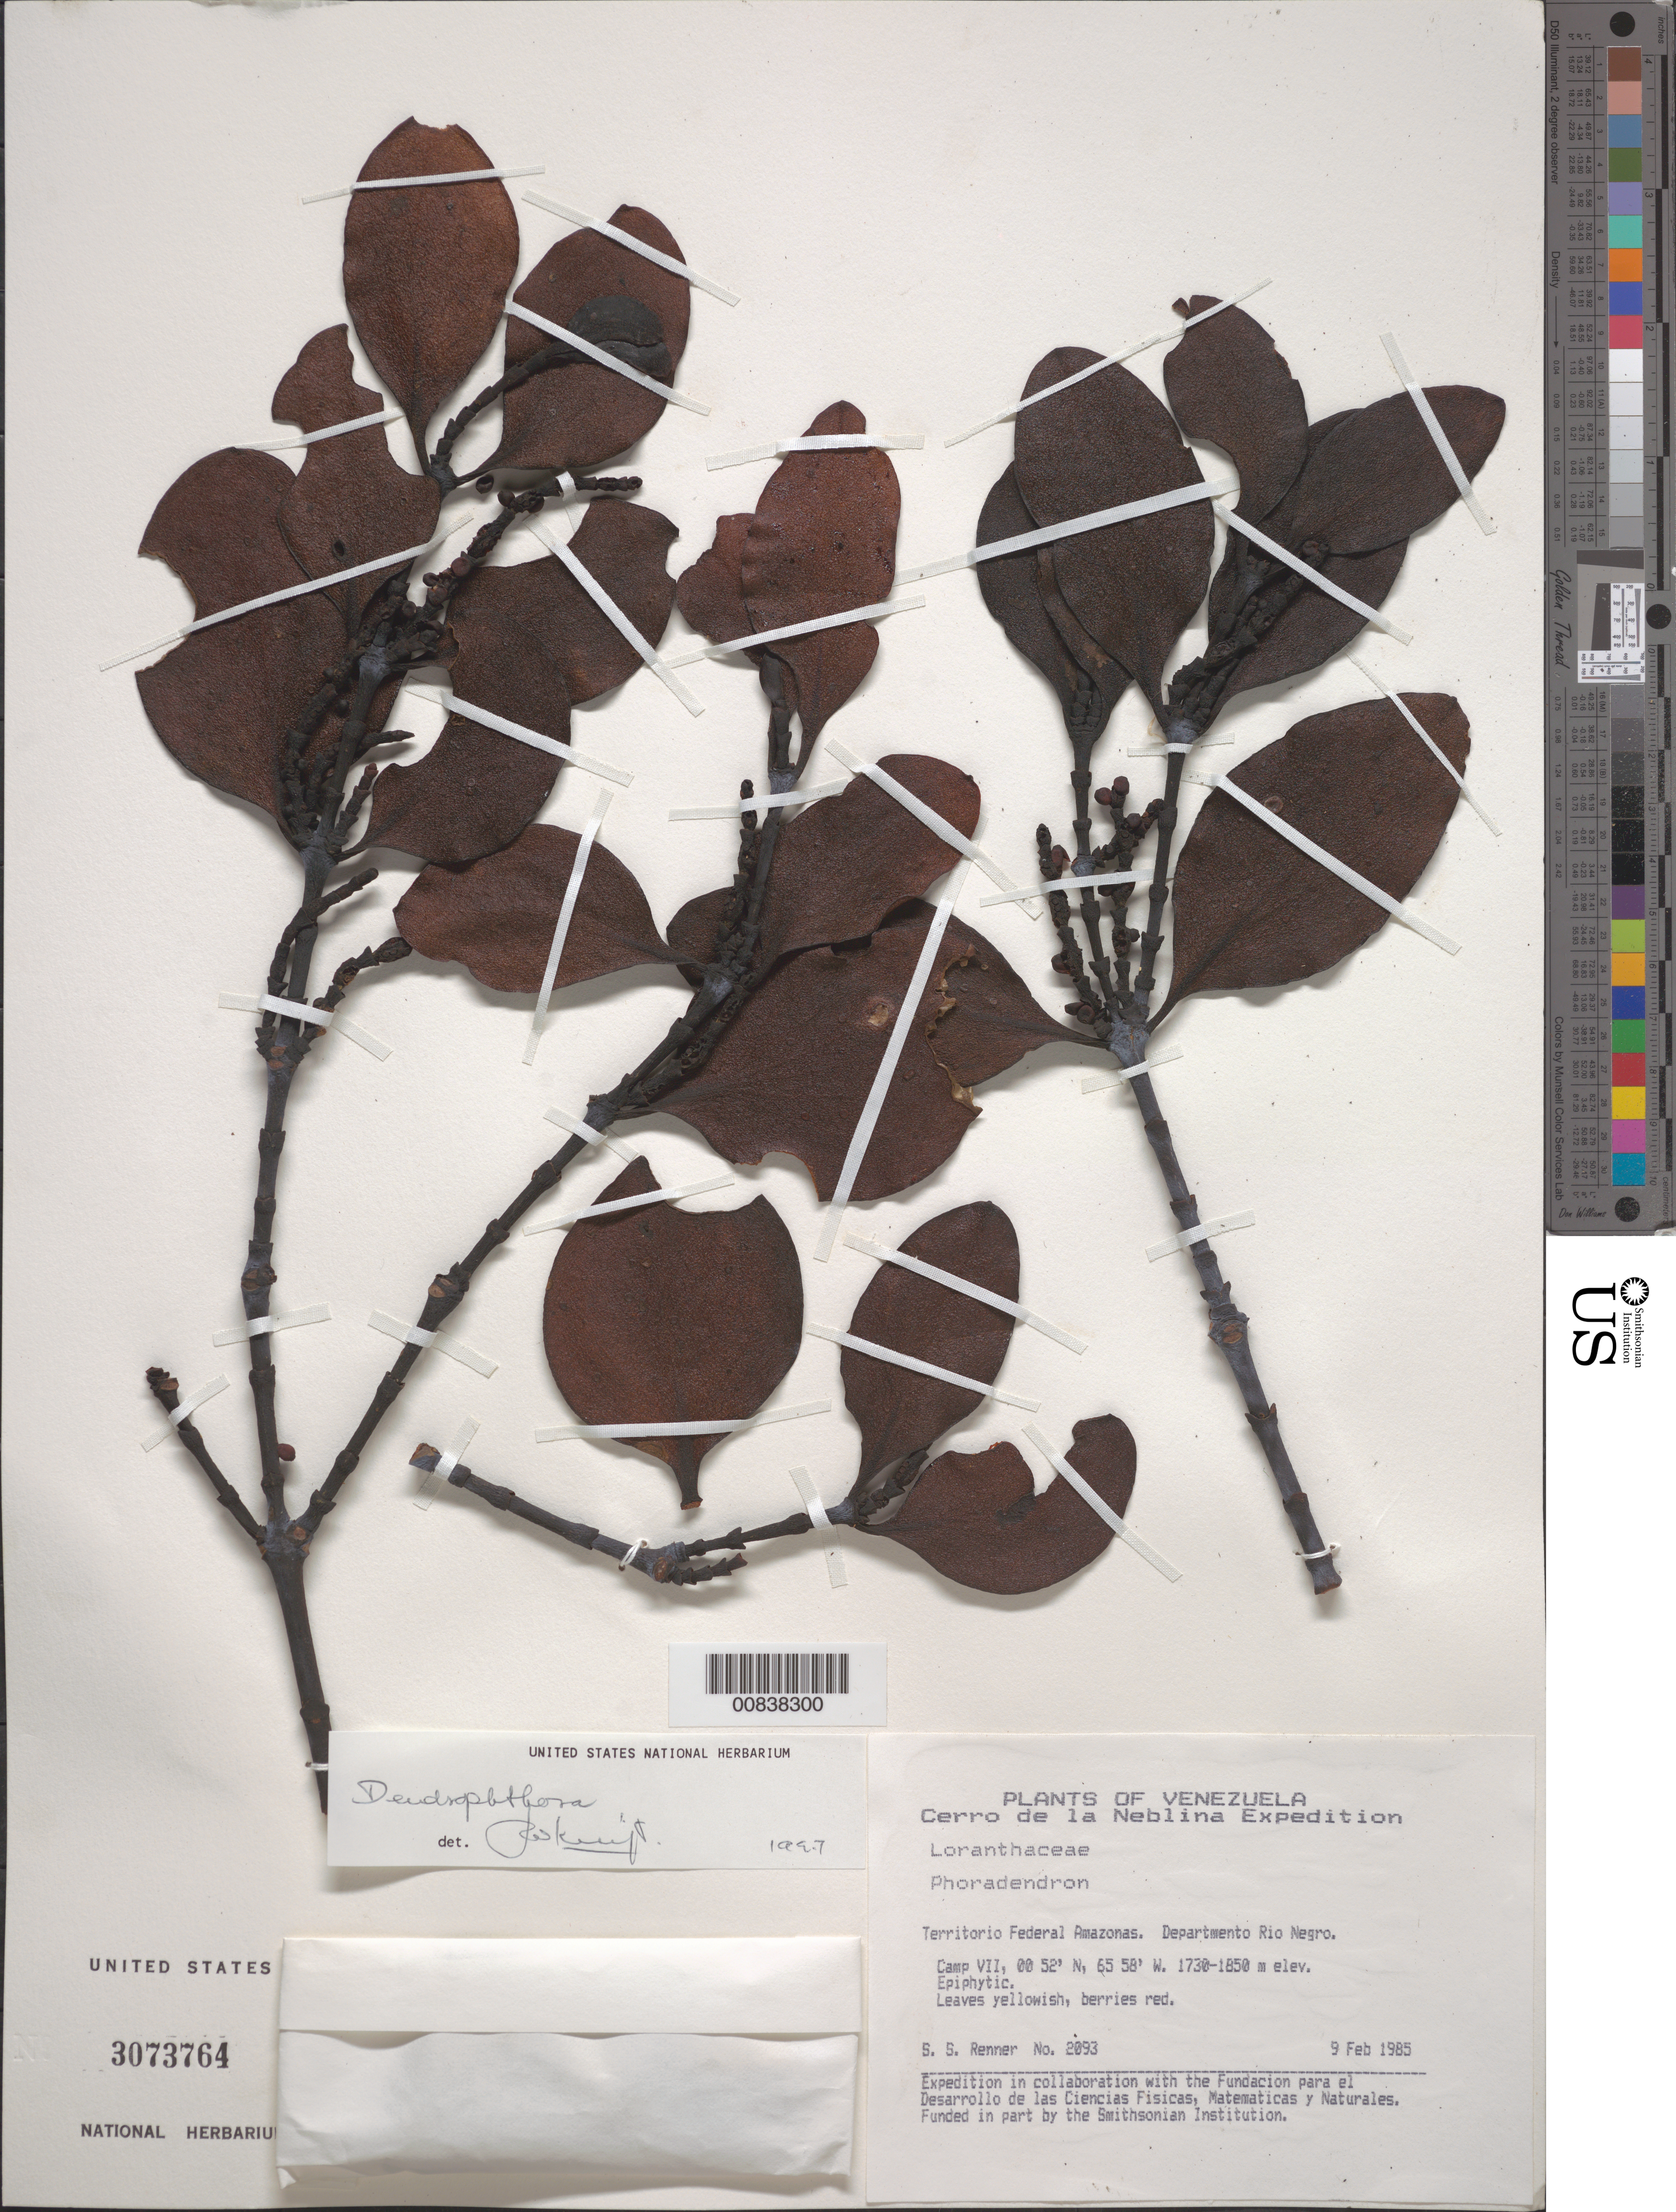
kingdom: Plantae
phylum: Tracheophyta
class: Magnoliopsida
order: Santalales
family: Viscaceae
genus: Dendrophthora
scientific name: Dendrophthora sp.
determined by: Kuijt, Job, (CANADA)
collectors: S. S. Renner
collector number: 2093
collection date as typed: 9-Feb-85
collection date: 1985-02-09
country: Venezuela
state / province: Amazonas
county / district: Río Negro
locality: Cerro de la Neblina, Camp VII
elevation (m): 1730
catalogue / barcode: US 3073764